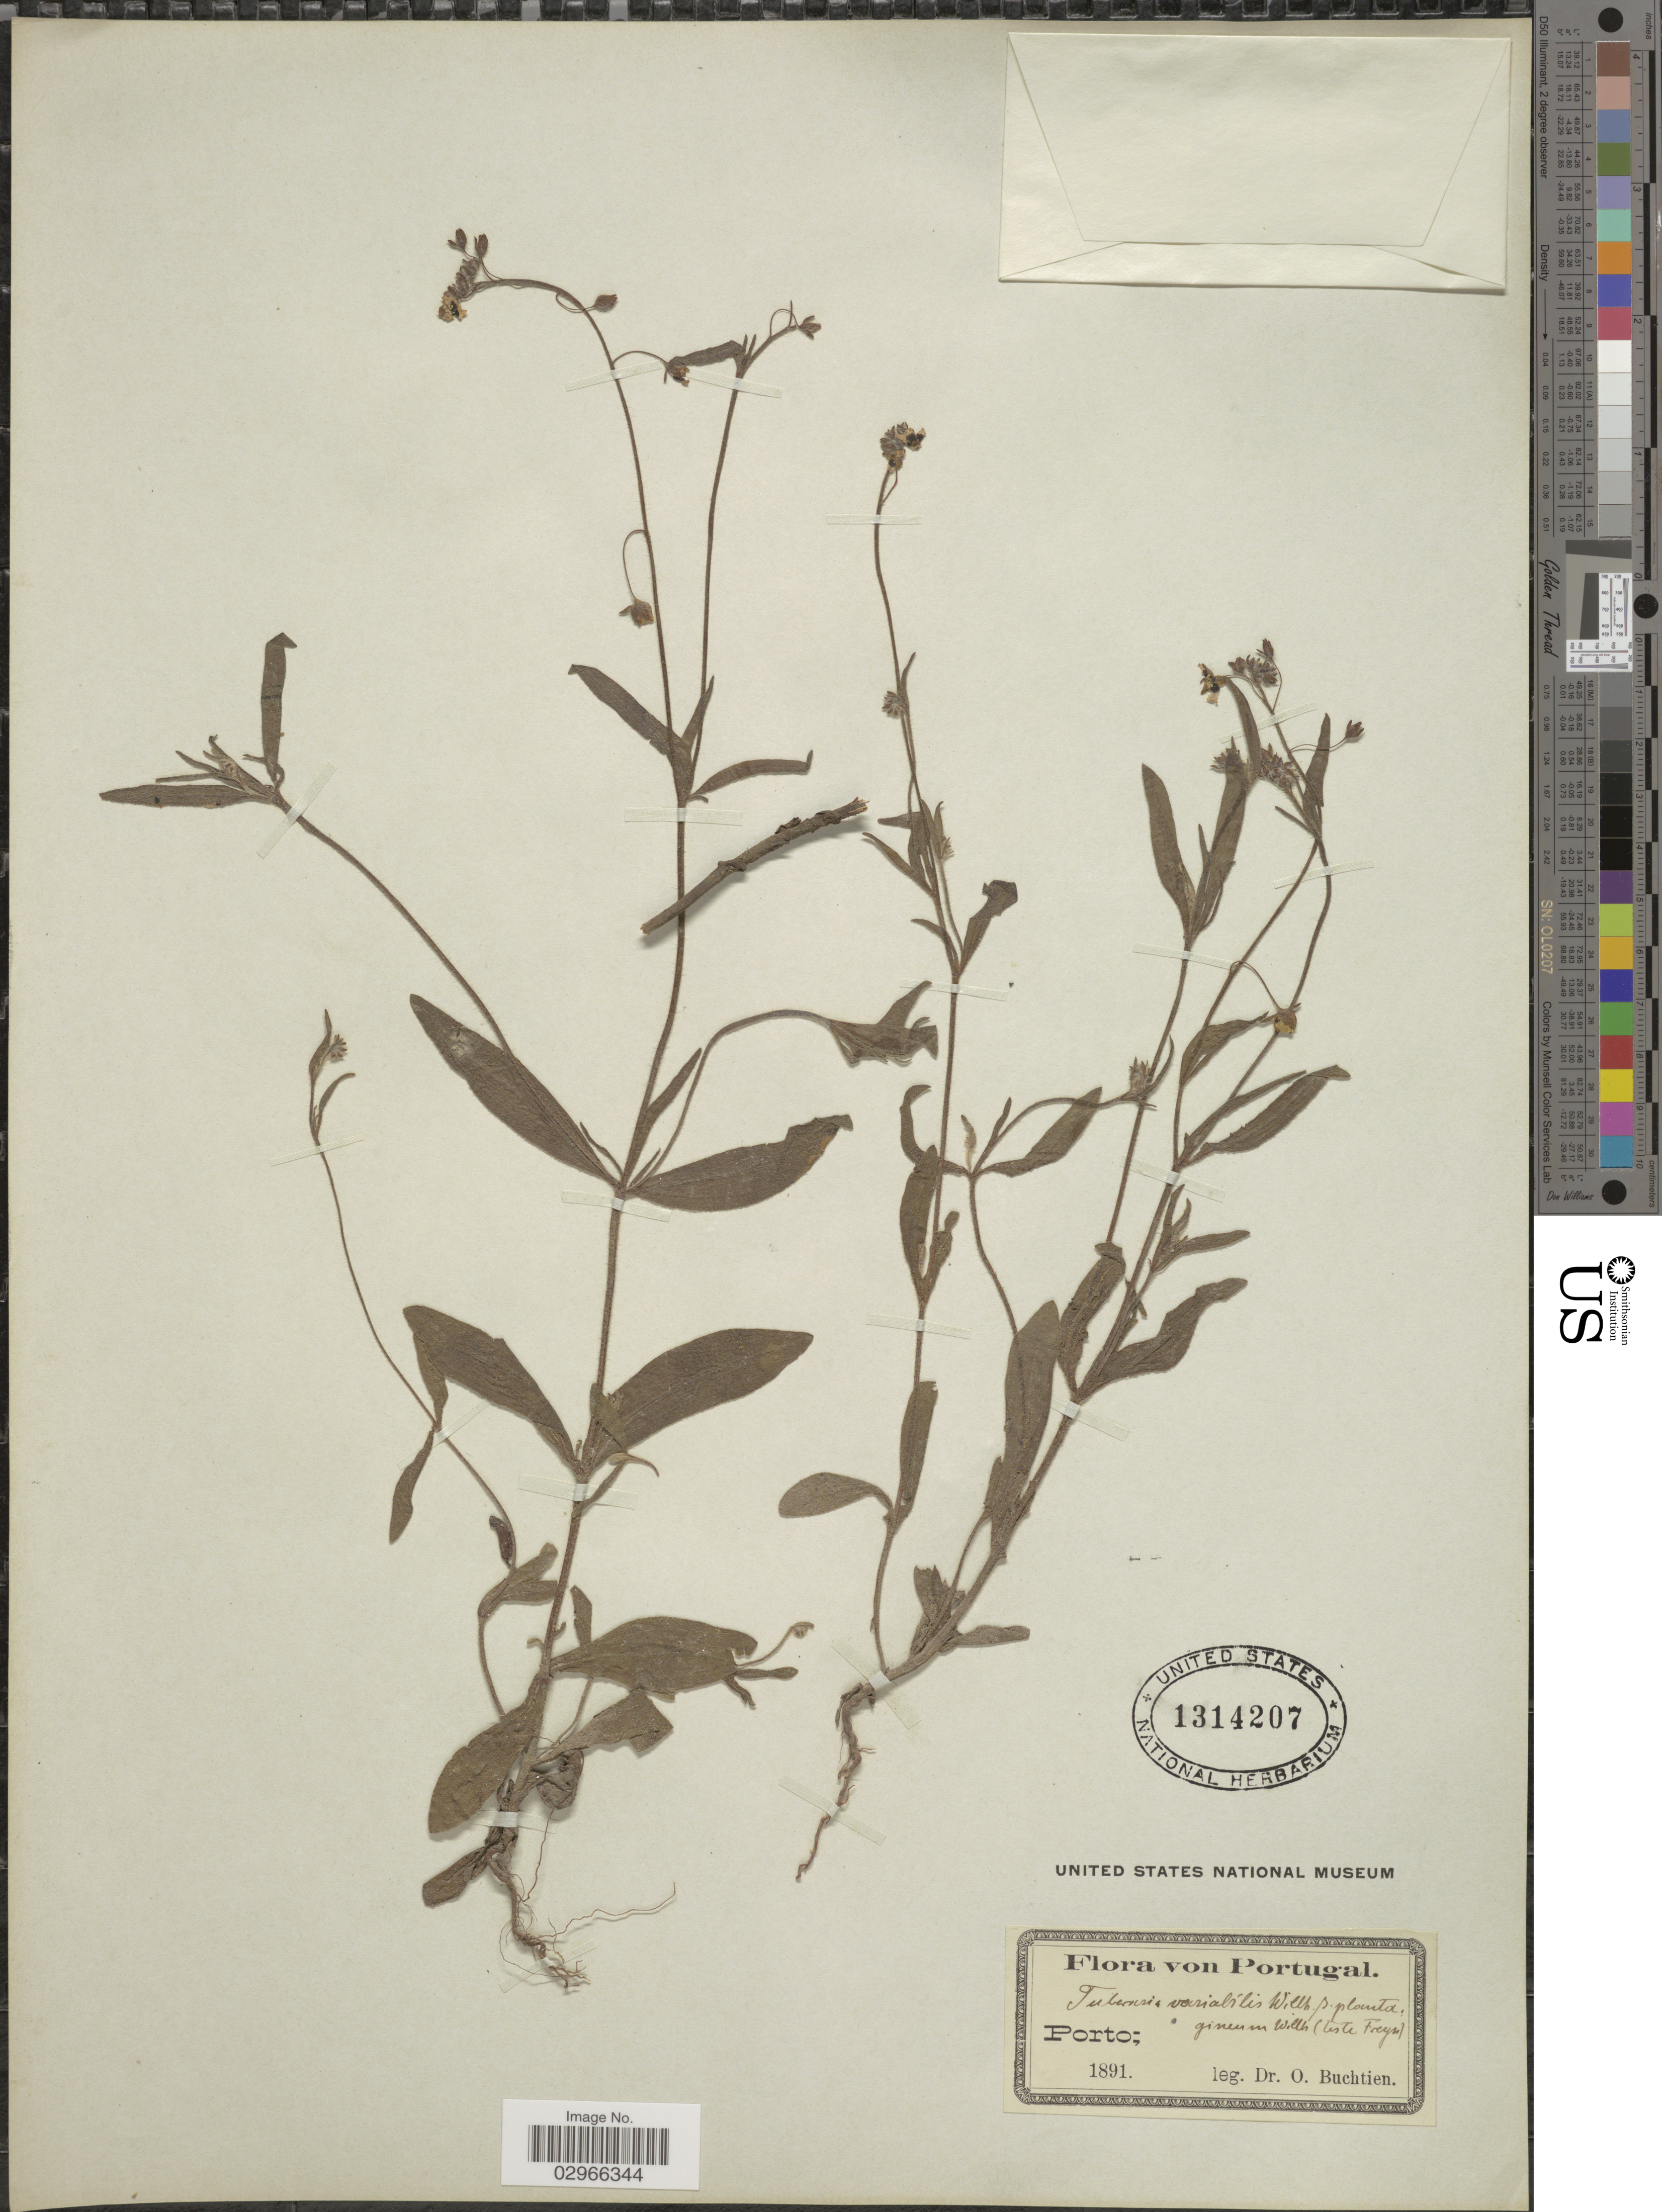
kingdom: Plantae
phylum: Tracheophyta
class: Magnoliopsida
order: Malvales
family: Cistaceae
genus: Tuberaria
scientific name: Tuberaria variabilis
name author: (Spach) Willk.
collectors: O. Buchtien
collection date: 1891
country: Portugal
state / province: Porto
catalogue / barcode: US 1314207